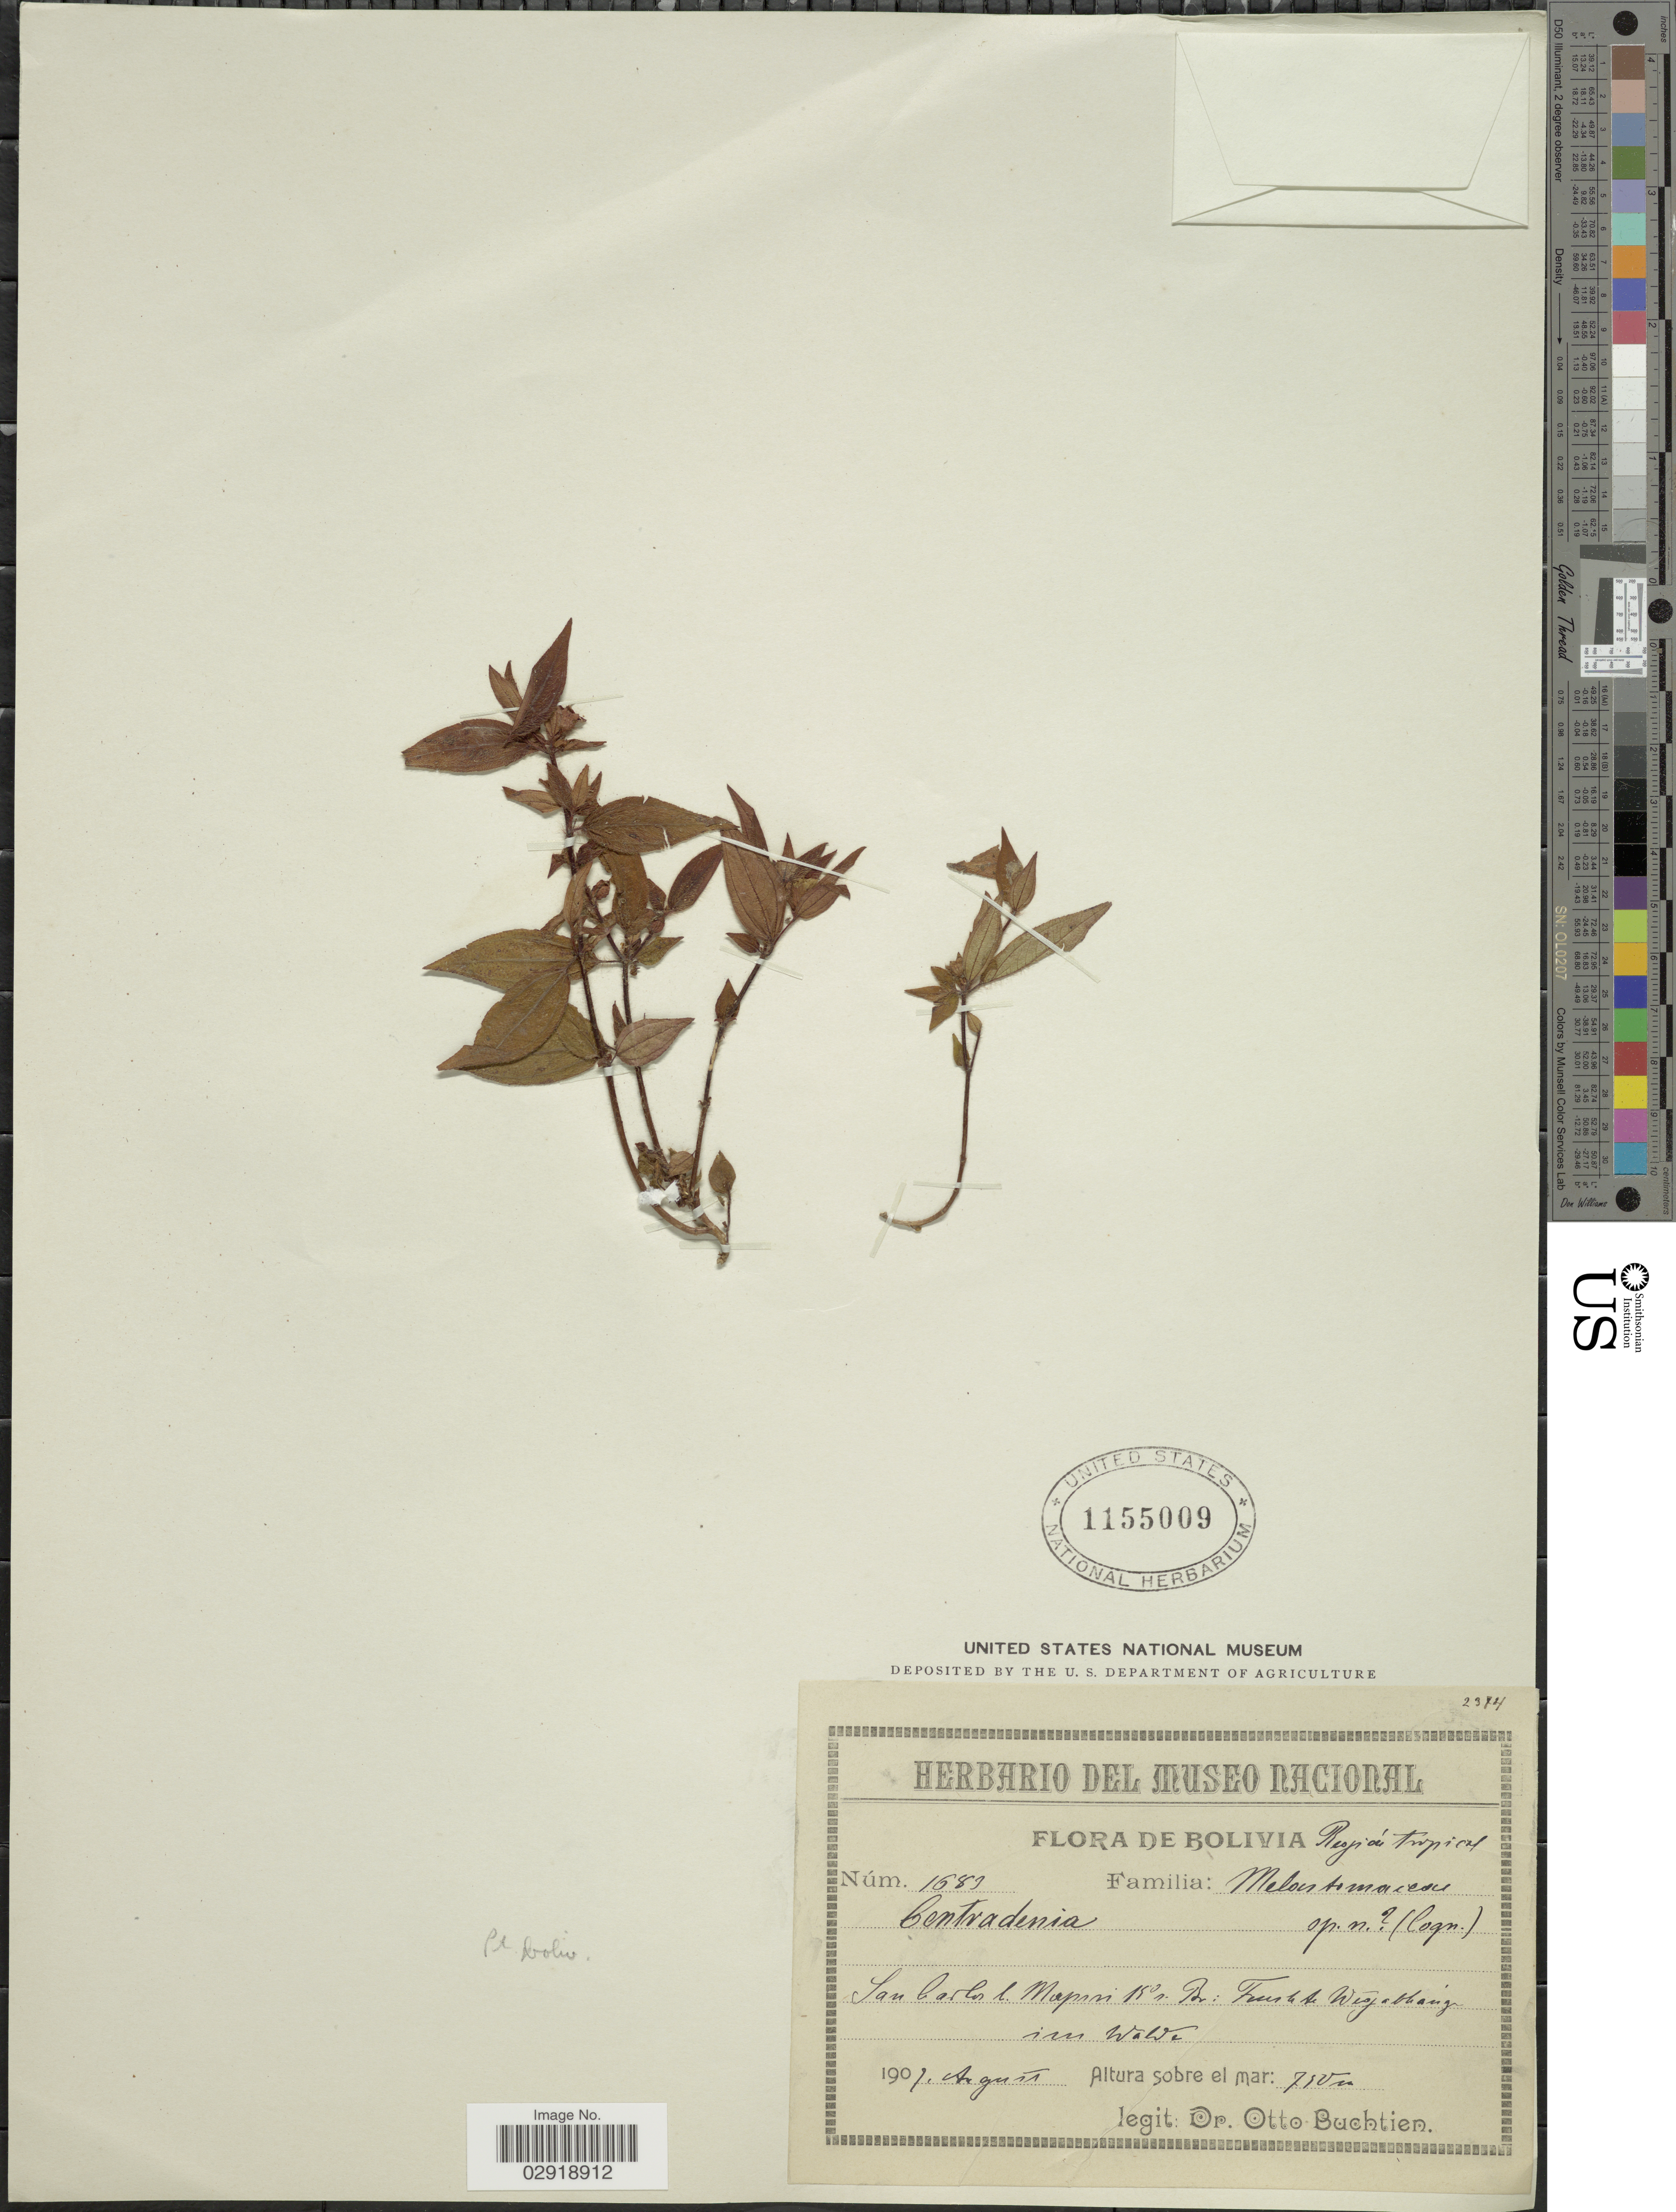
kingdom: Plantae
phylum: Tracheophyta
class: Magnoliopsida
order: Myrtales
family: Melastomataceae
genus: Chaetogastra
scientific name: Chaetogastra purpurascens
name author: (Cogn.) P.J.F. Guim. & Michelang.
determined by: Strong, Mark T., (BOT), Smithsonian Institution - National Museum of Natural History (UNITED STATES)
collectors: O. Buchtien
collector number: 1689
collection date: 1907-08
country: Bolivia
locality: Región tropical. San Carlos b. Mapiri 15° n Br: Fuechte Weg abhänge im Walde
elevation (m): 750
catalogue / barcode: US 1155009